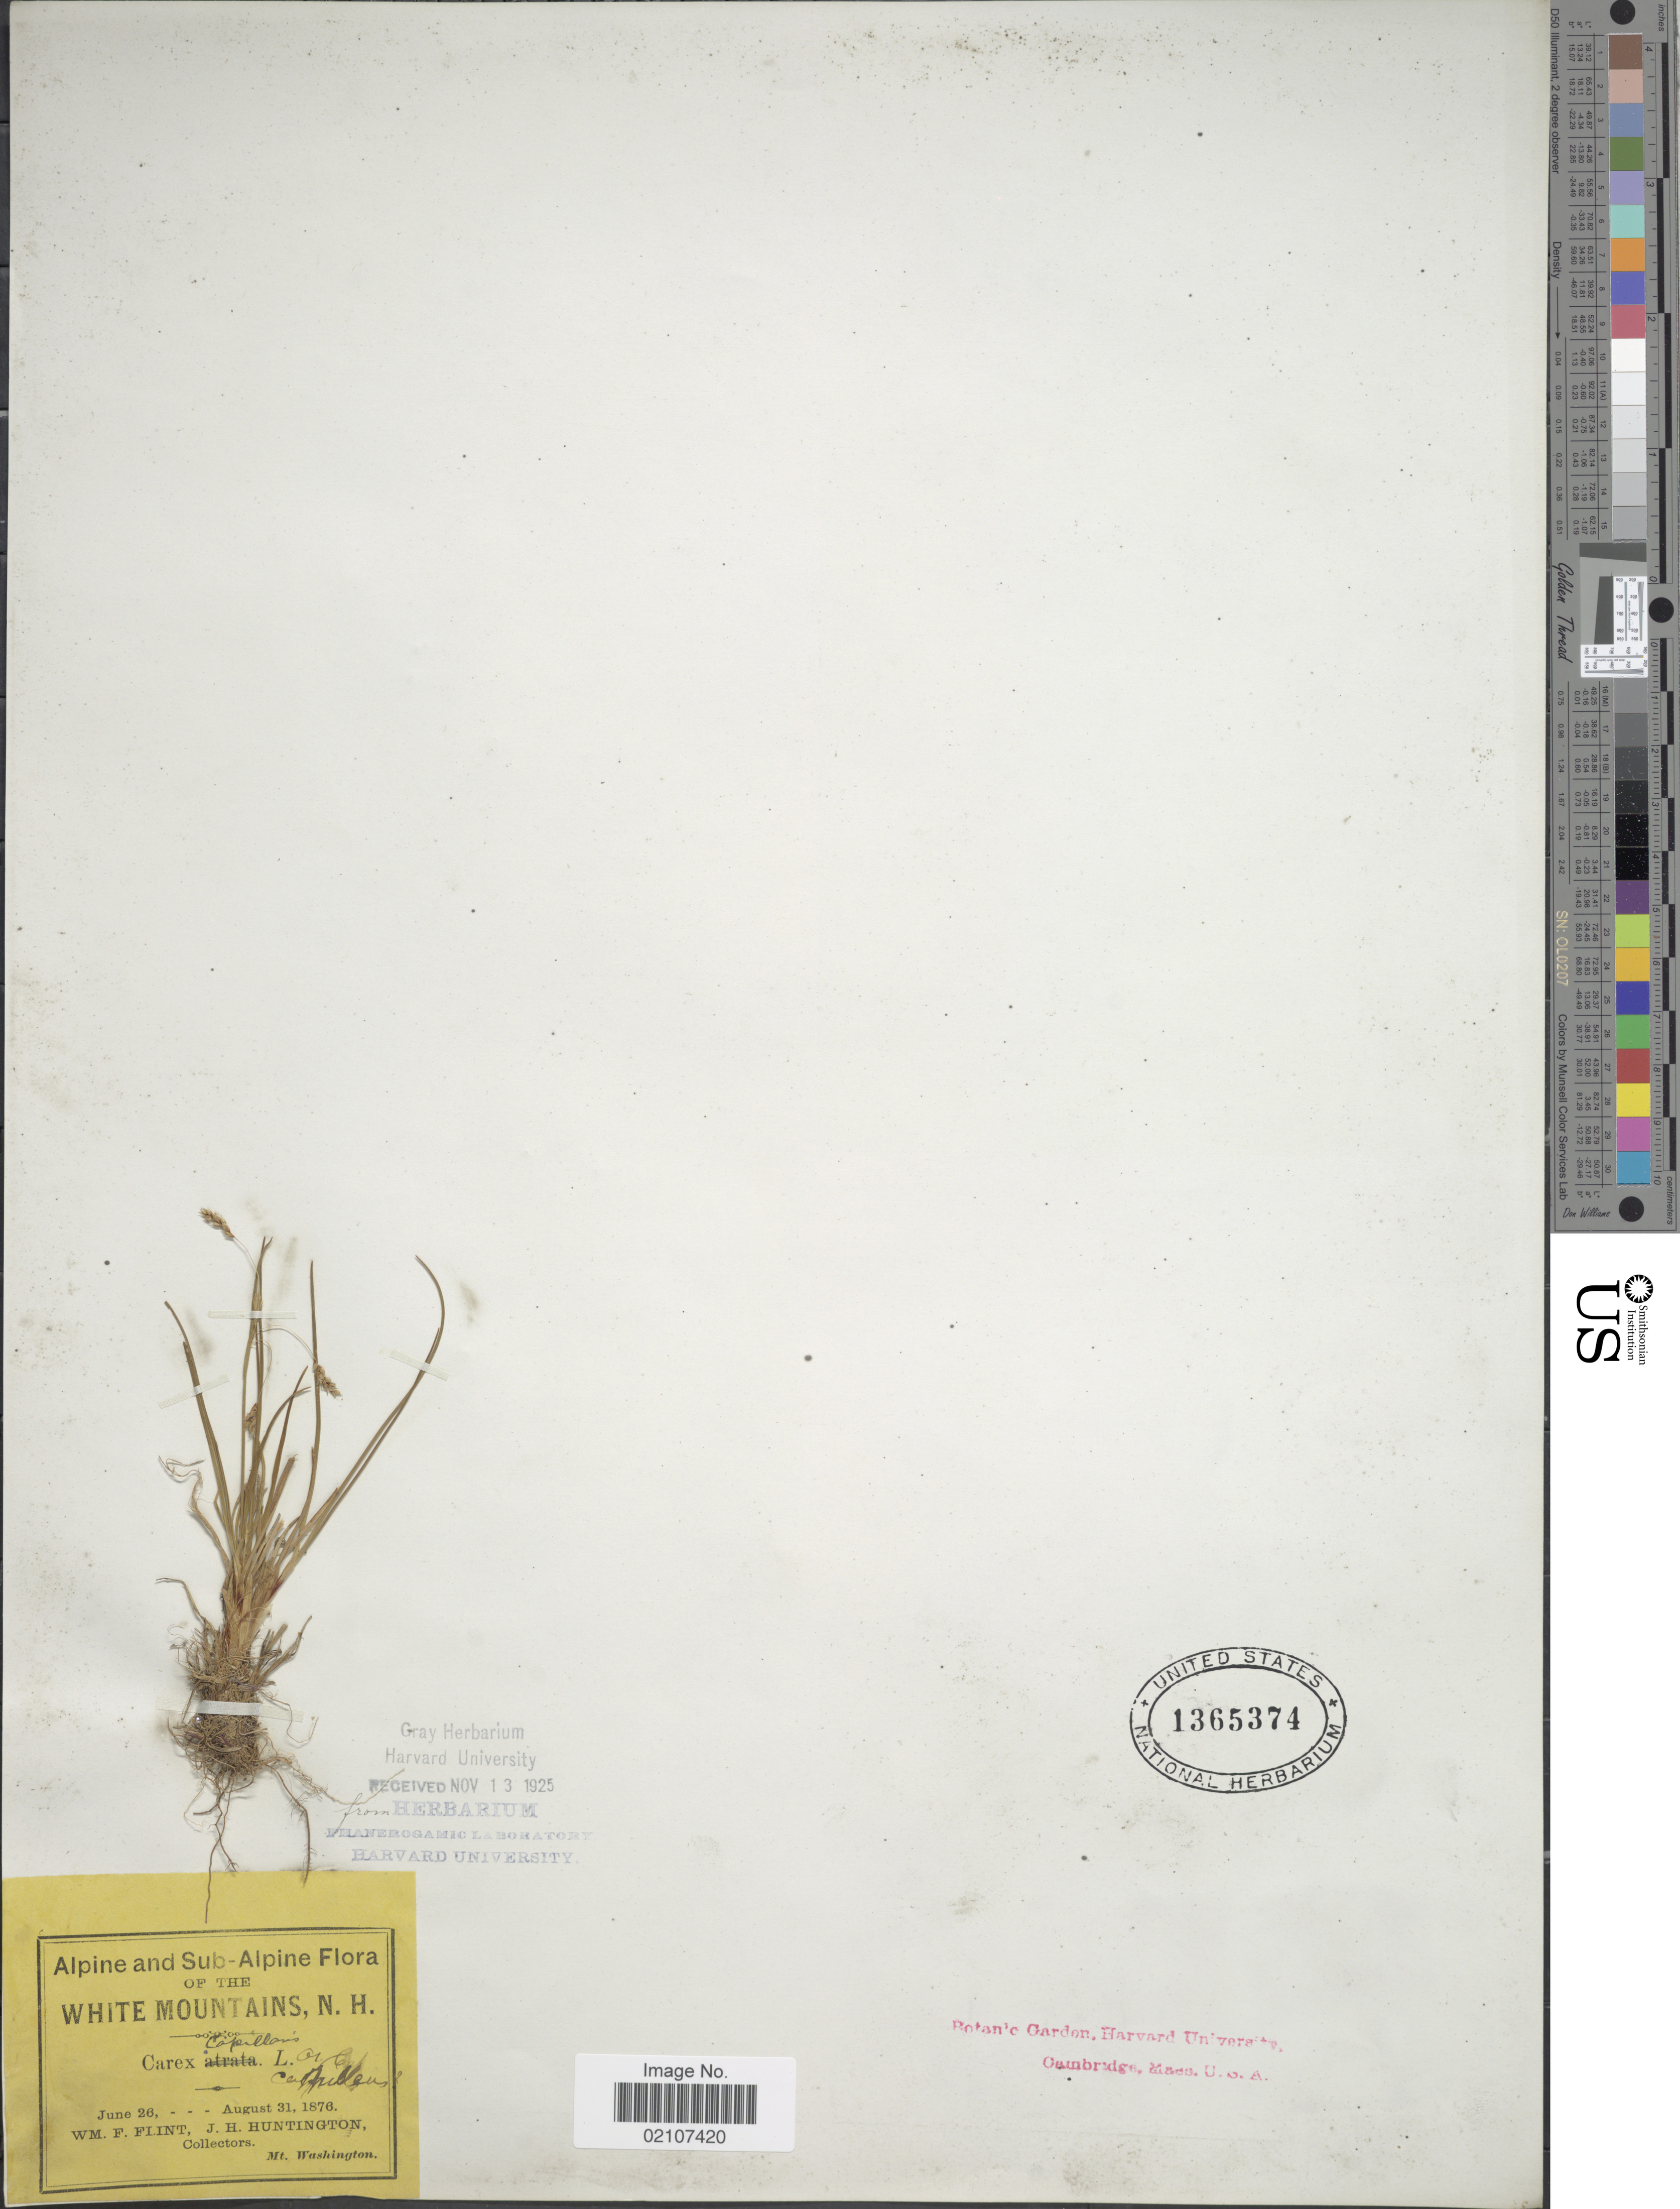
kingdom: Plantae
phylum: Tracheophyta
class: Liliopsida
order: Poales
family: Cyperaceae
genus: Carex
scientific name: Carex capillaris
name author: L.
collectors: W. Flint & J. Huntington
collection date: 1876-06-26/1876-08-31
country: United States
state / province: Washington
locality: Alpine and Sub-Alpine of the White Mountains, N.H. Mt Washington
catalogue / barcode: US 1365374